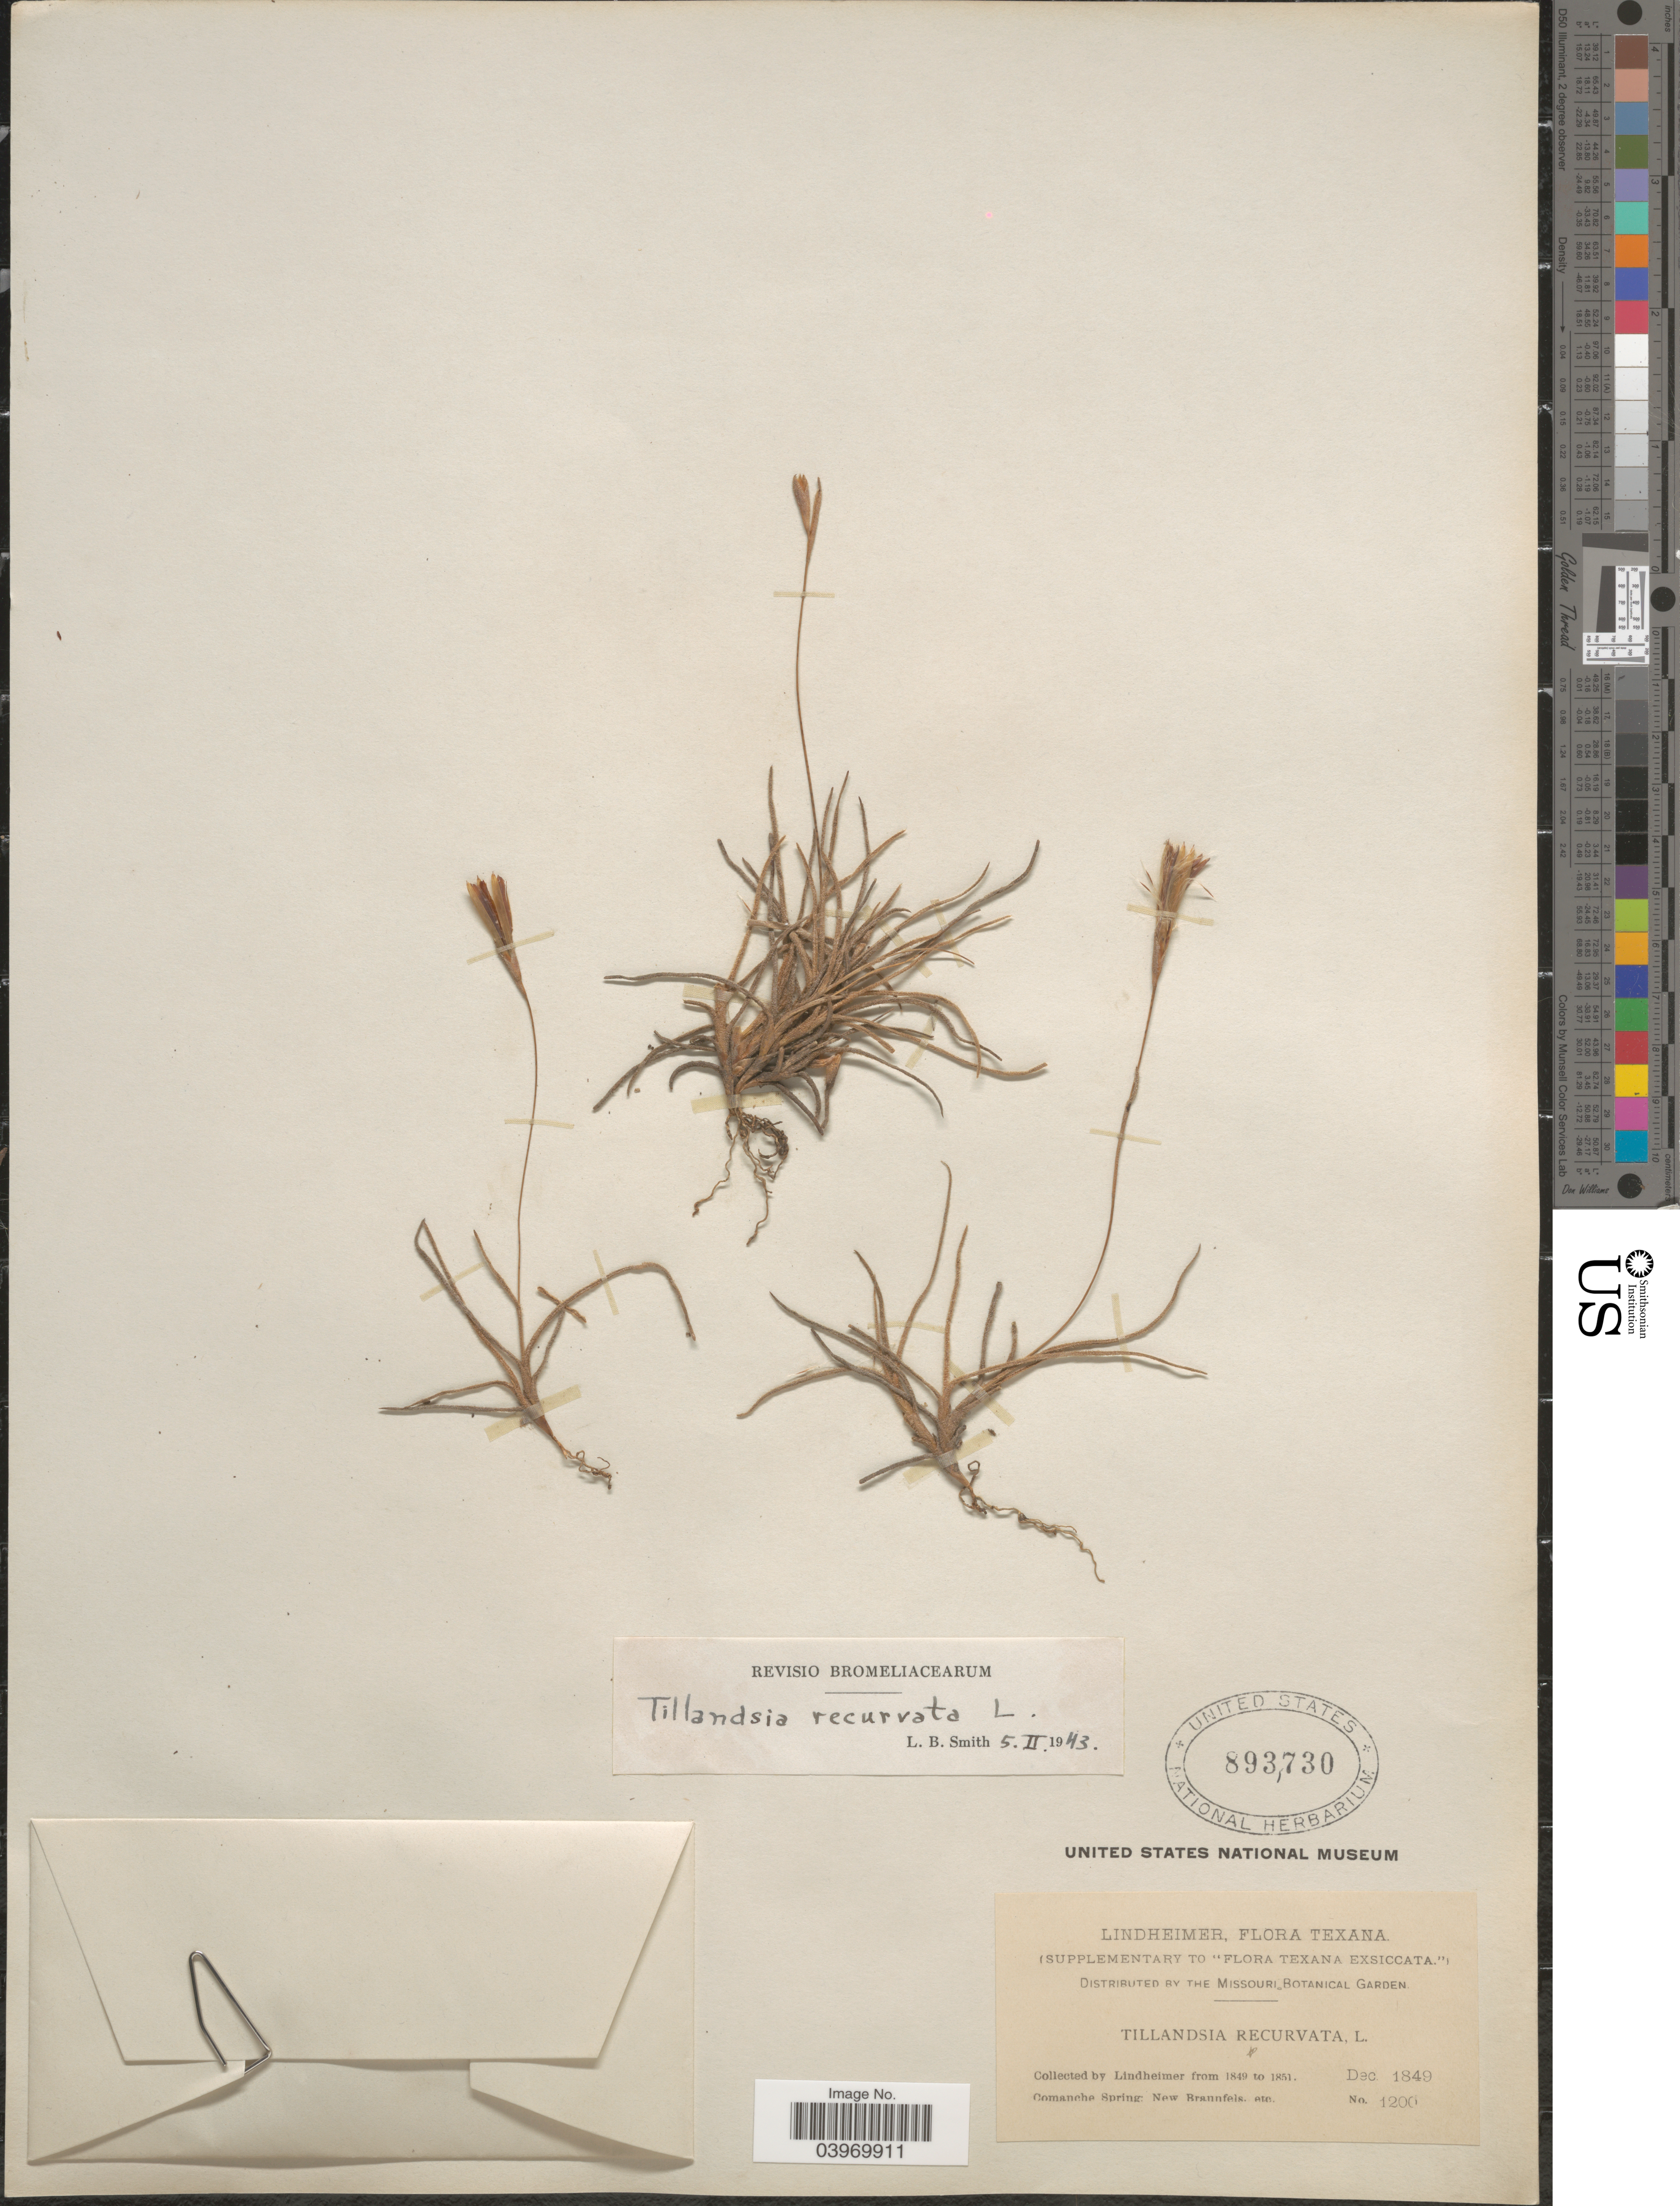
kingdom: Plantae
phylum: Tracheophyta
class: Liliopsida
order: Poales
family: Bromeliaceae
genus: Tillandsia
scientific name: Tillandsia recurvata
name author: L.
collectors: -. Lindheimer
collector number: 1200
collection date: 1849-12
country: United States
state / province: Texas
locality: Comanche Spring: New Braunfels.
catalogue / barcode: US 893730